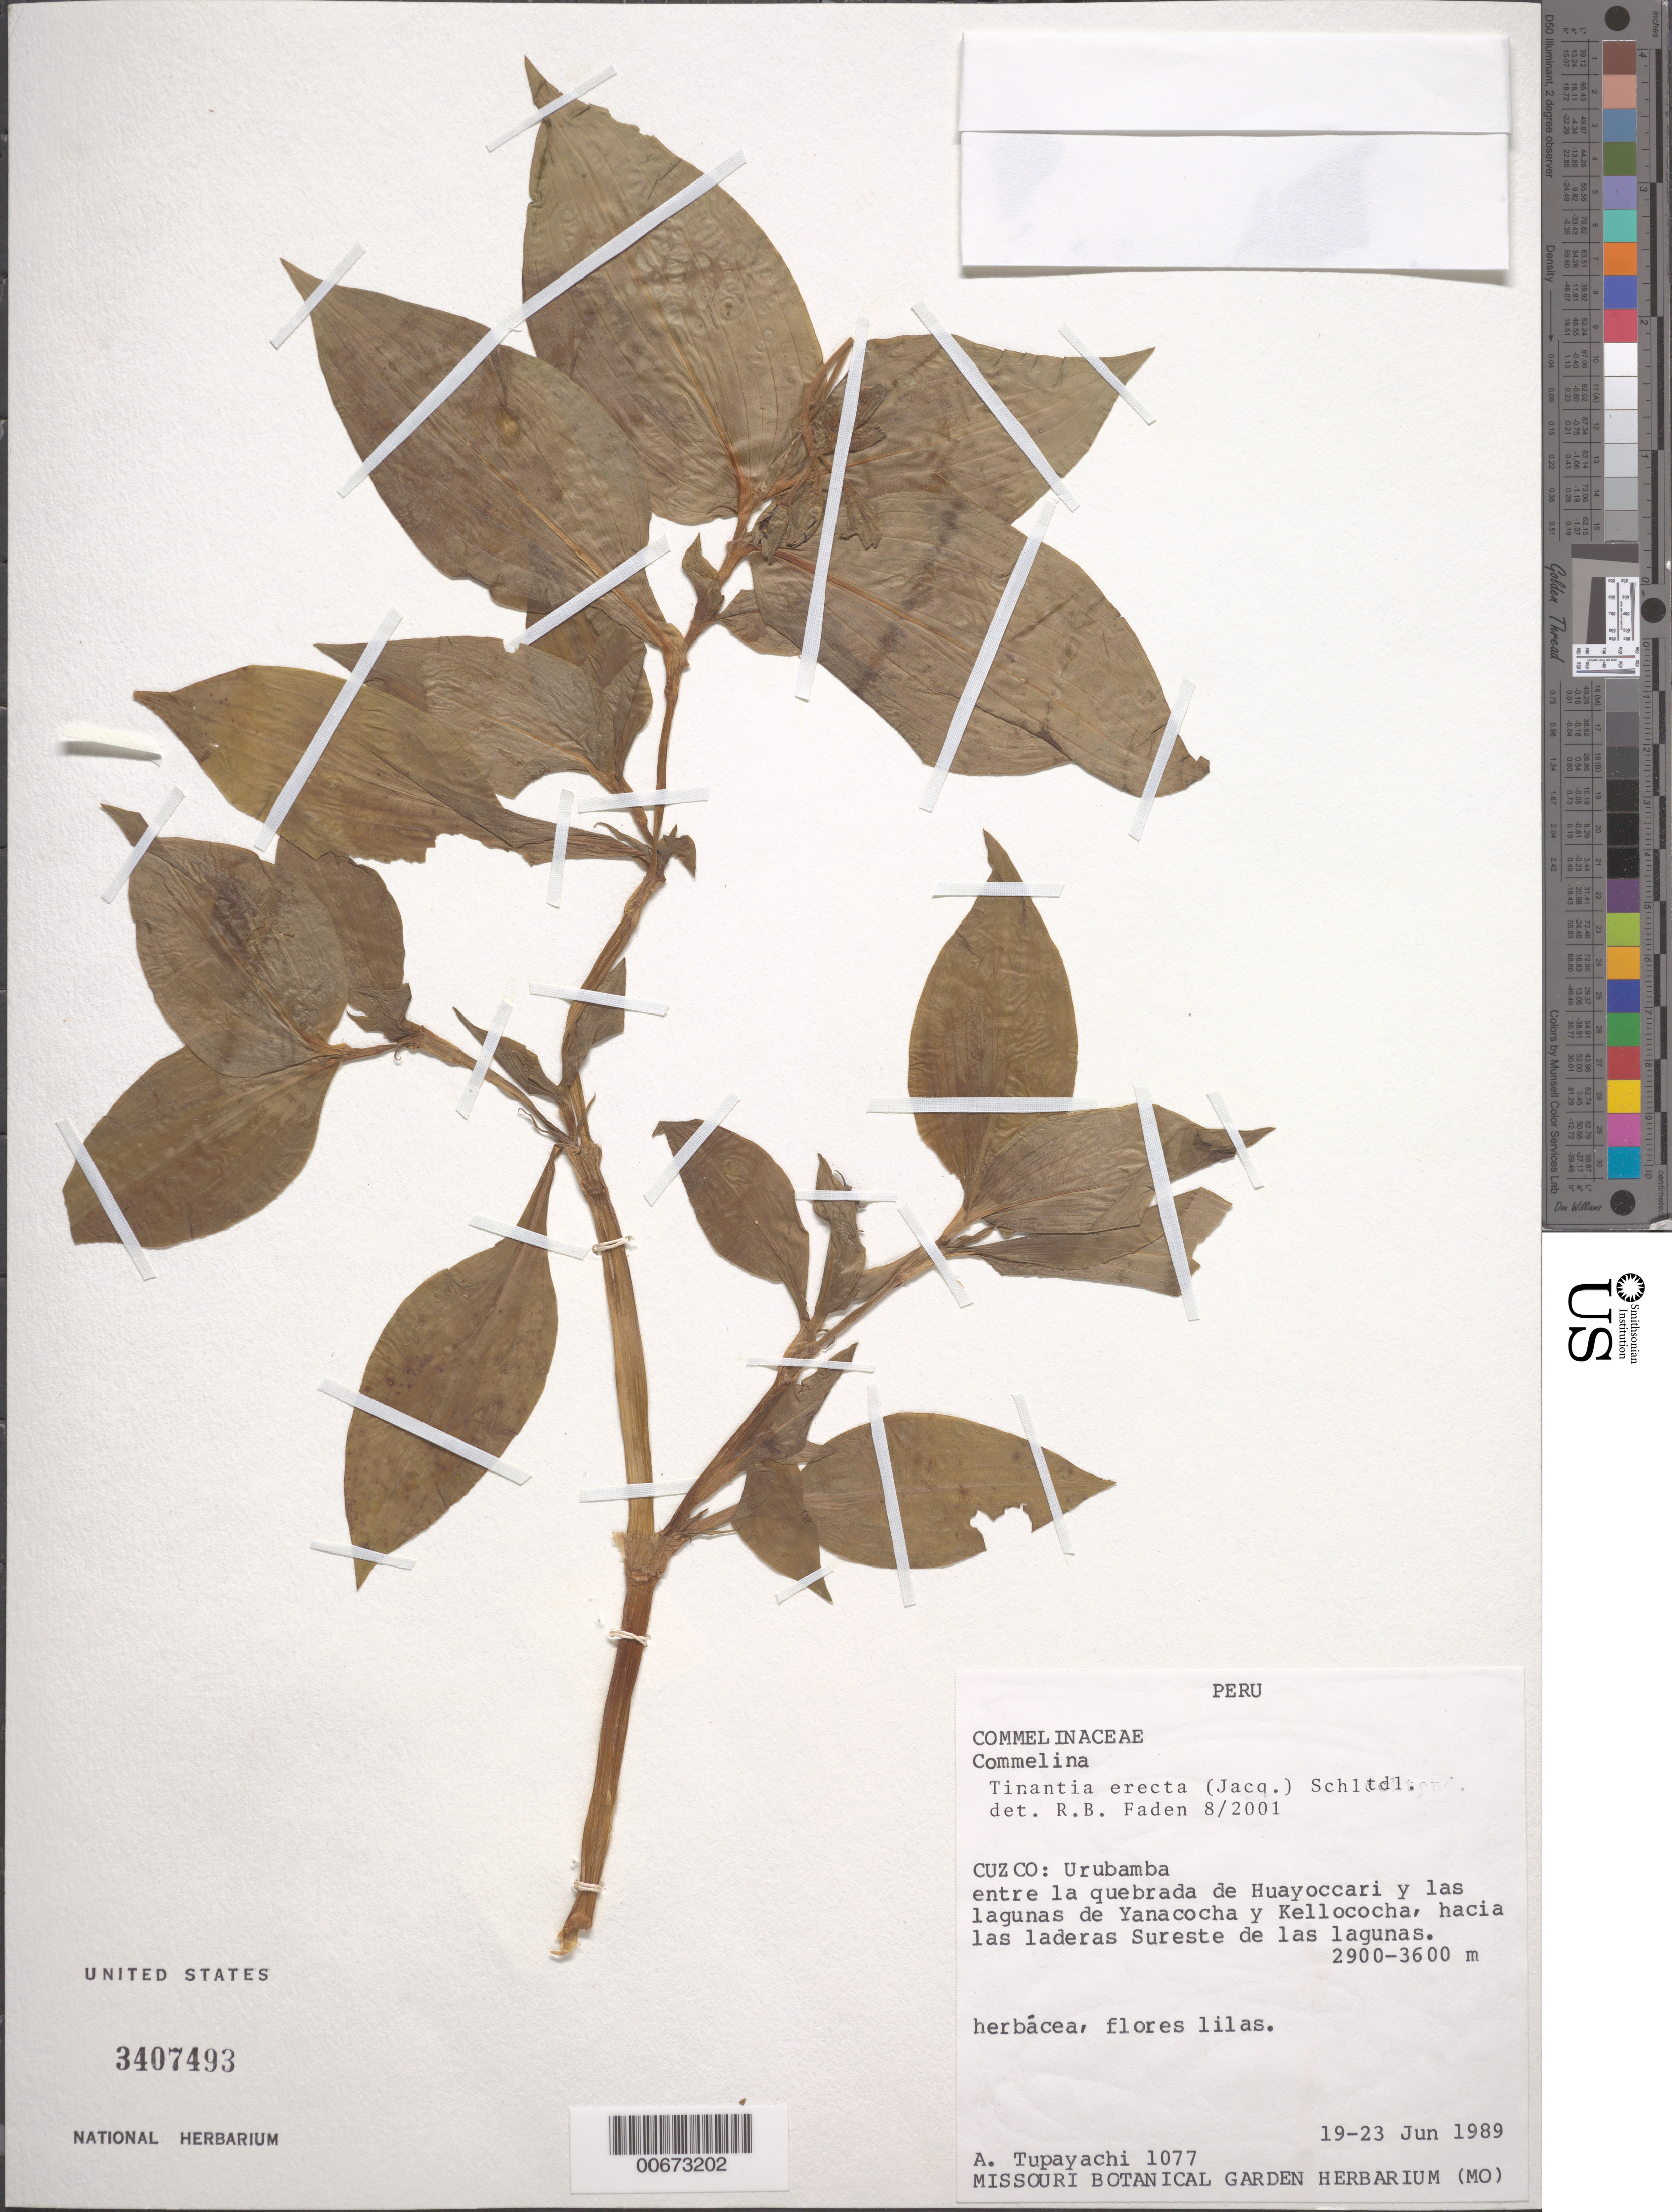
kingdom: Plantae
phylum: Tracheophyta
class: Liliopsida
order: Commelinales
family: Commelinaceae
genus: Tinantia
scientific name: Tinantia erecta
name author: (Jacq.) Fenzl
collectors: A. Tupayachi H.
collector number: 1077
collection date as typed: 19 Jun 1989 to 23 Jun 1989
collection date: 1989-06-19/1989-06-23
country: Peru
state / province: Cusco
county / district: Urubamba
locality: between Huayoccari and Yanacocha and Kellococha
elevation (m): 2900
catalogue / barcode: US 3407493